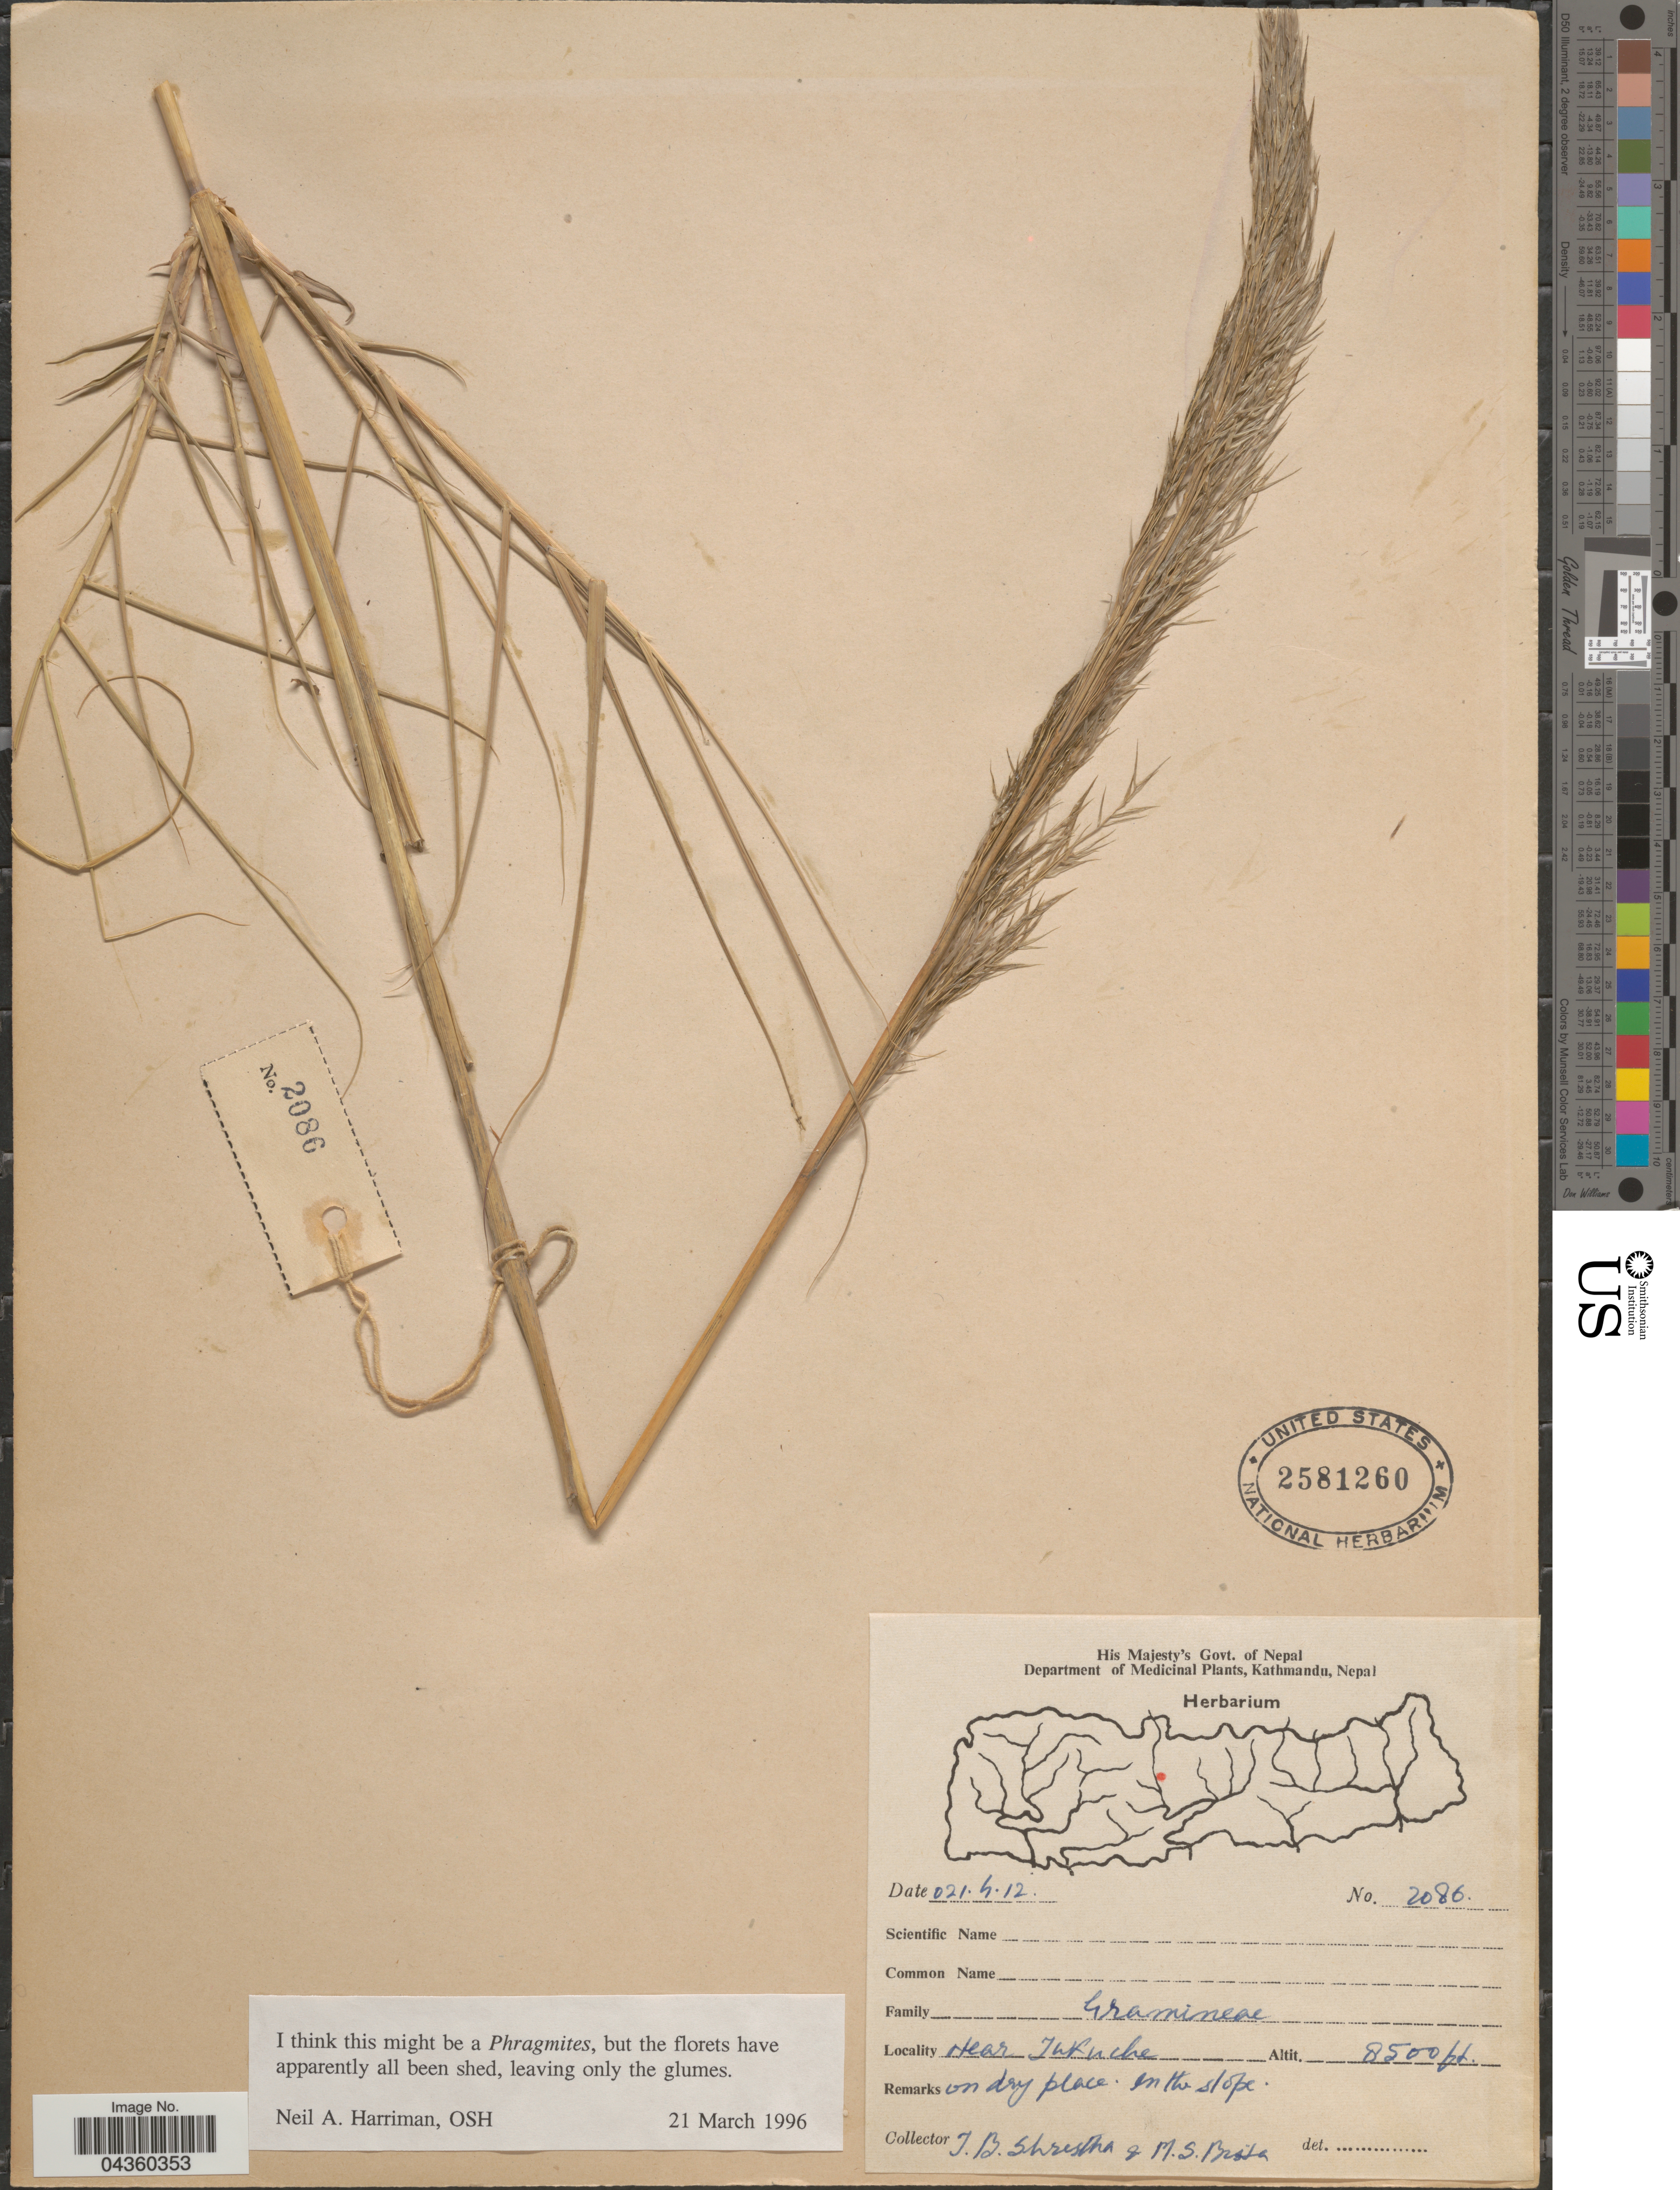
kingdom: Plantae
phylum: Tracheophyta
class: Liliopsida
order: Poales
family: Poaceae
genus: Phragmites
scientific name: Phragmites sp.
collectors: T. B. Shrestha & M. Bista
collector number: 2086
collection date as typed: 021.4.12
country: Nepal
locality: Near Tukuche.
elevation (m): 2591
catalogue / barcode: US 2581260